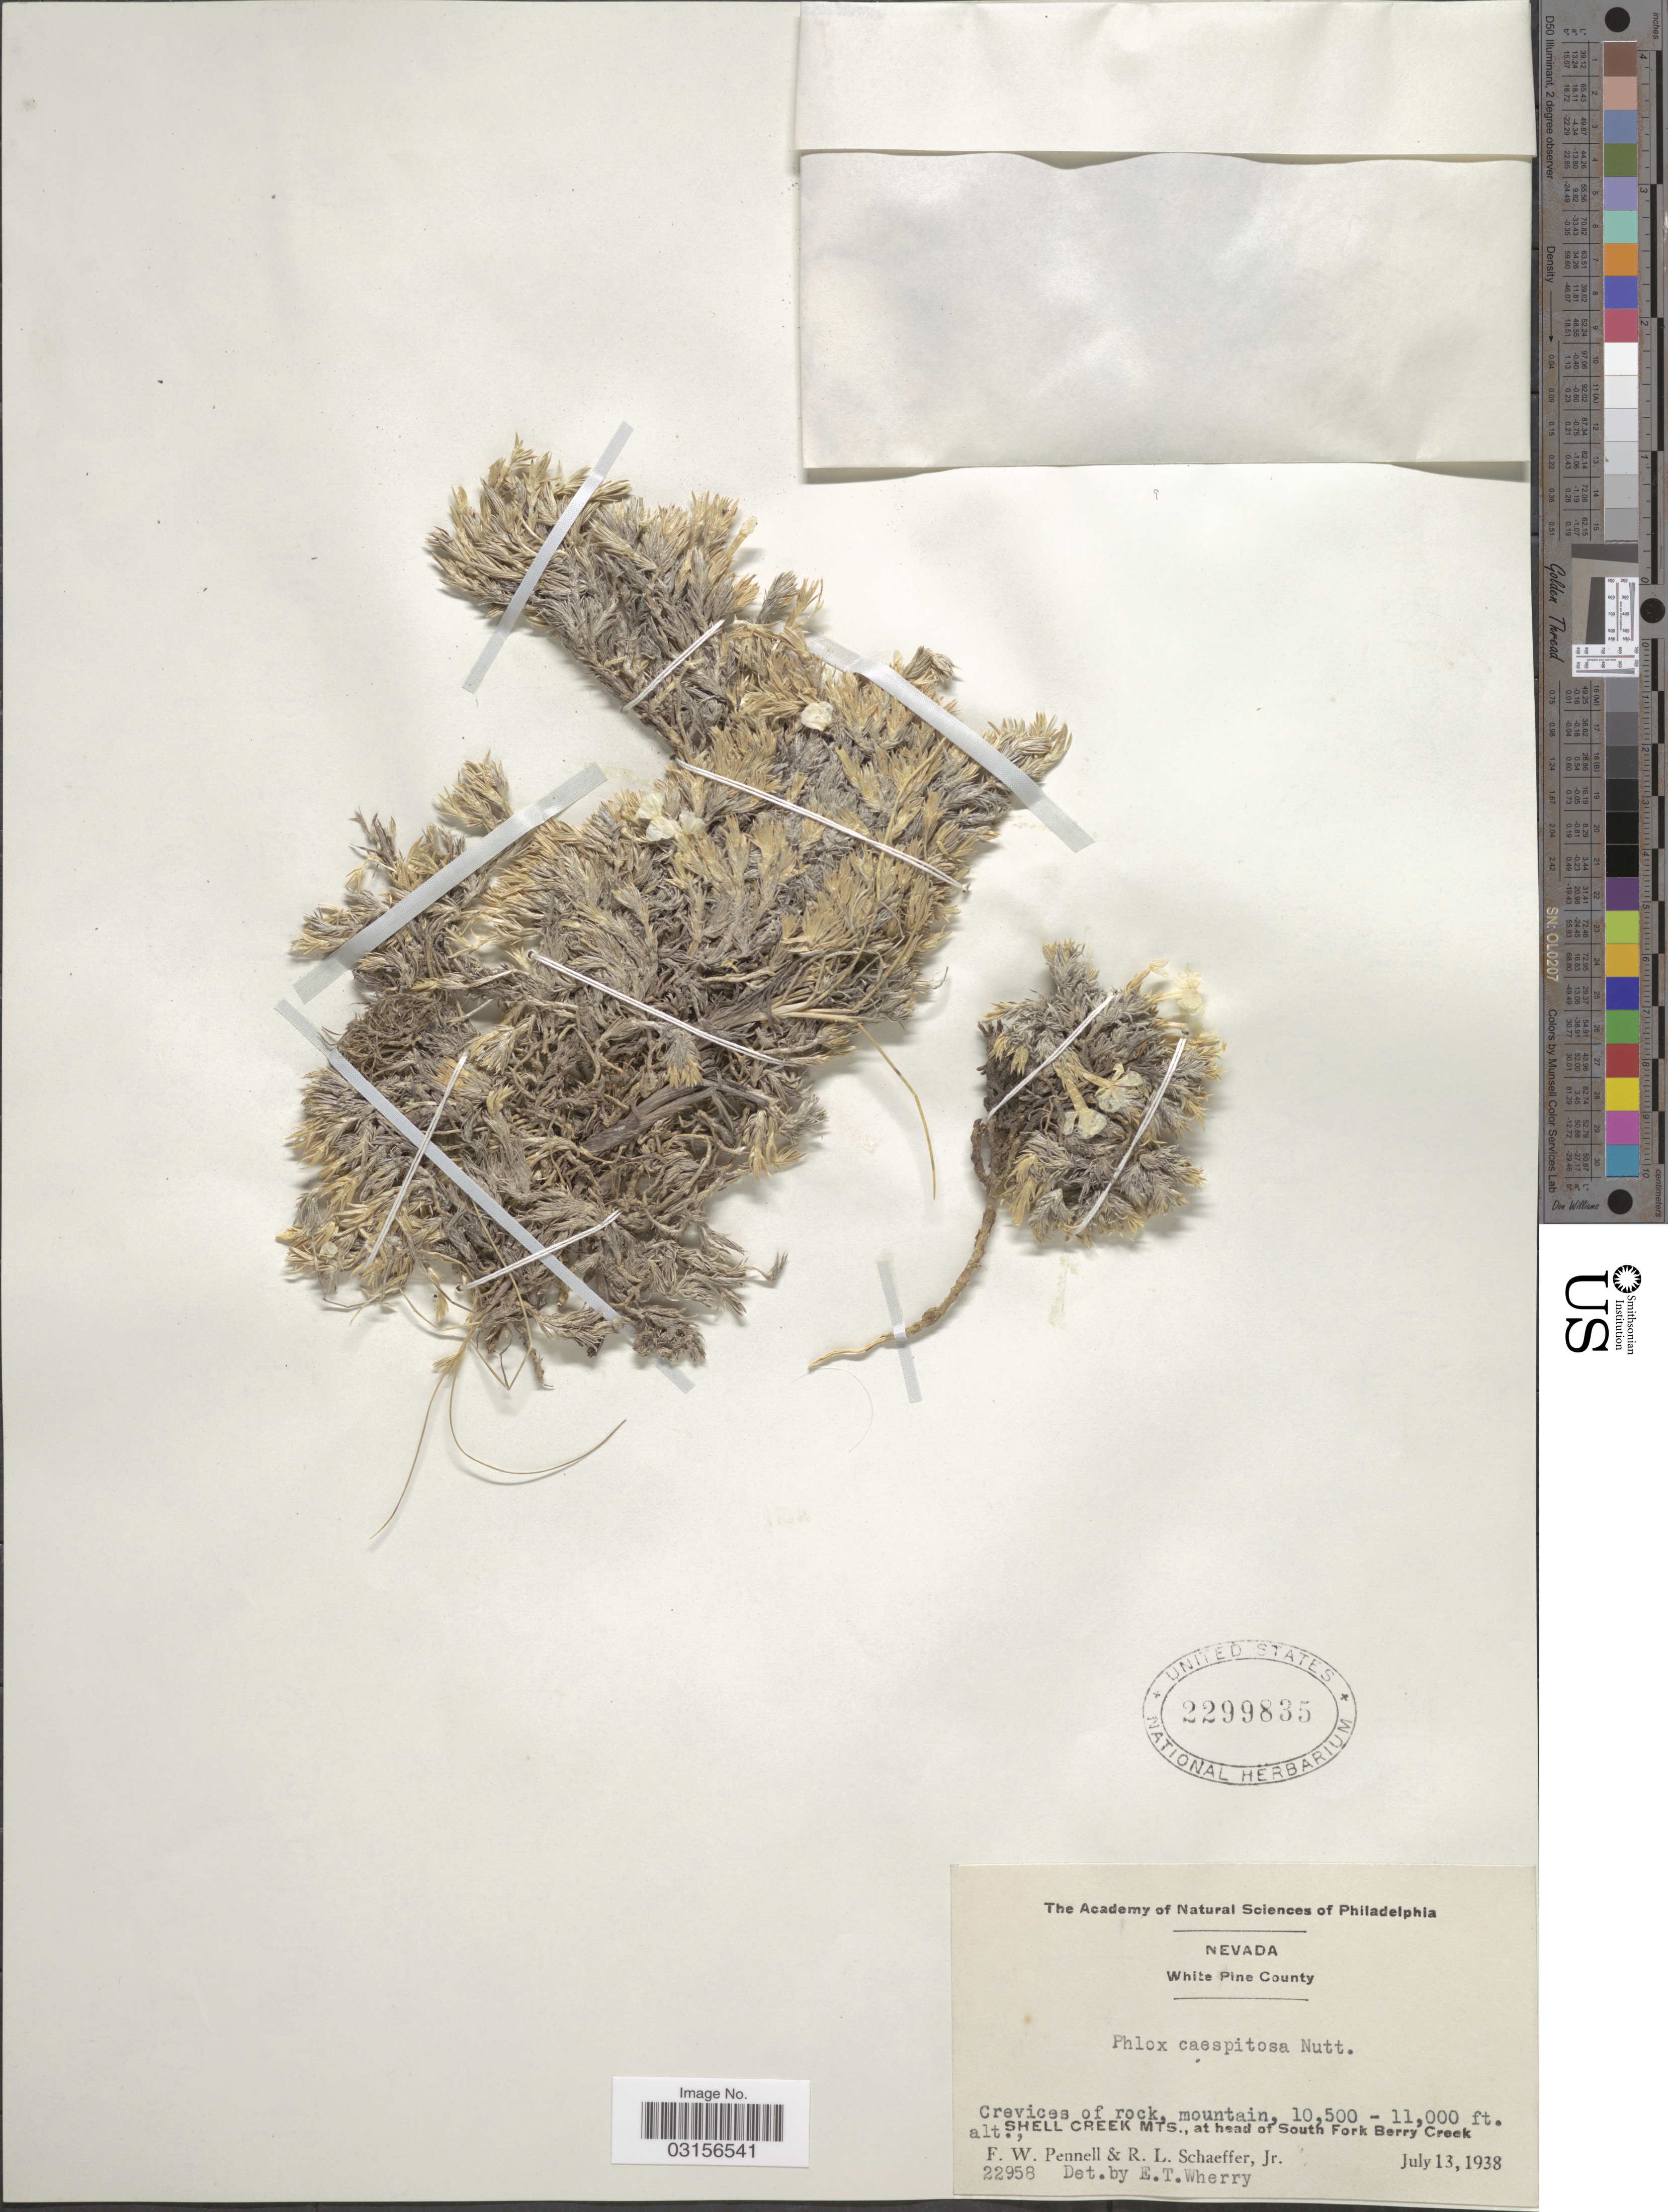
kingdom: Plantae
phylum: Tracheophyta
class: Magnoliopsida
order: Ericales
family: Polemoniaceae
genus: Phlox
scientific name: Phlox condensata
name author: (A. Gray) E.E. Nelson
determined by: Mayfield, M. H.; Ferguson, C. J.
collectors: F. W. Pennell & R. L. Schaeffer Jr.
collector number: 22958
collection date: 1938-07-13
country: United States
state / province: Nevada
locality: White Pine County. Shell Creek Mts., at head of South Fork Berry Creek.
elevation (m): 3200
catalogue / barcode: US 2299835